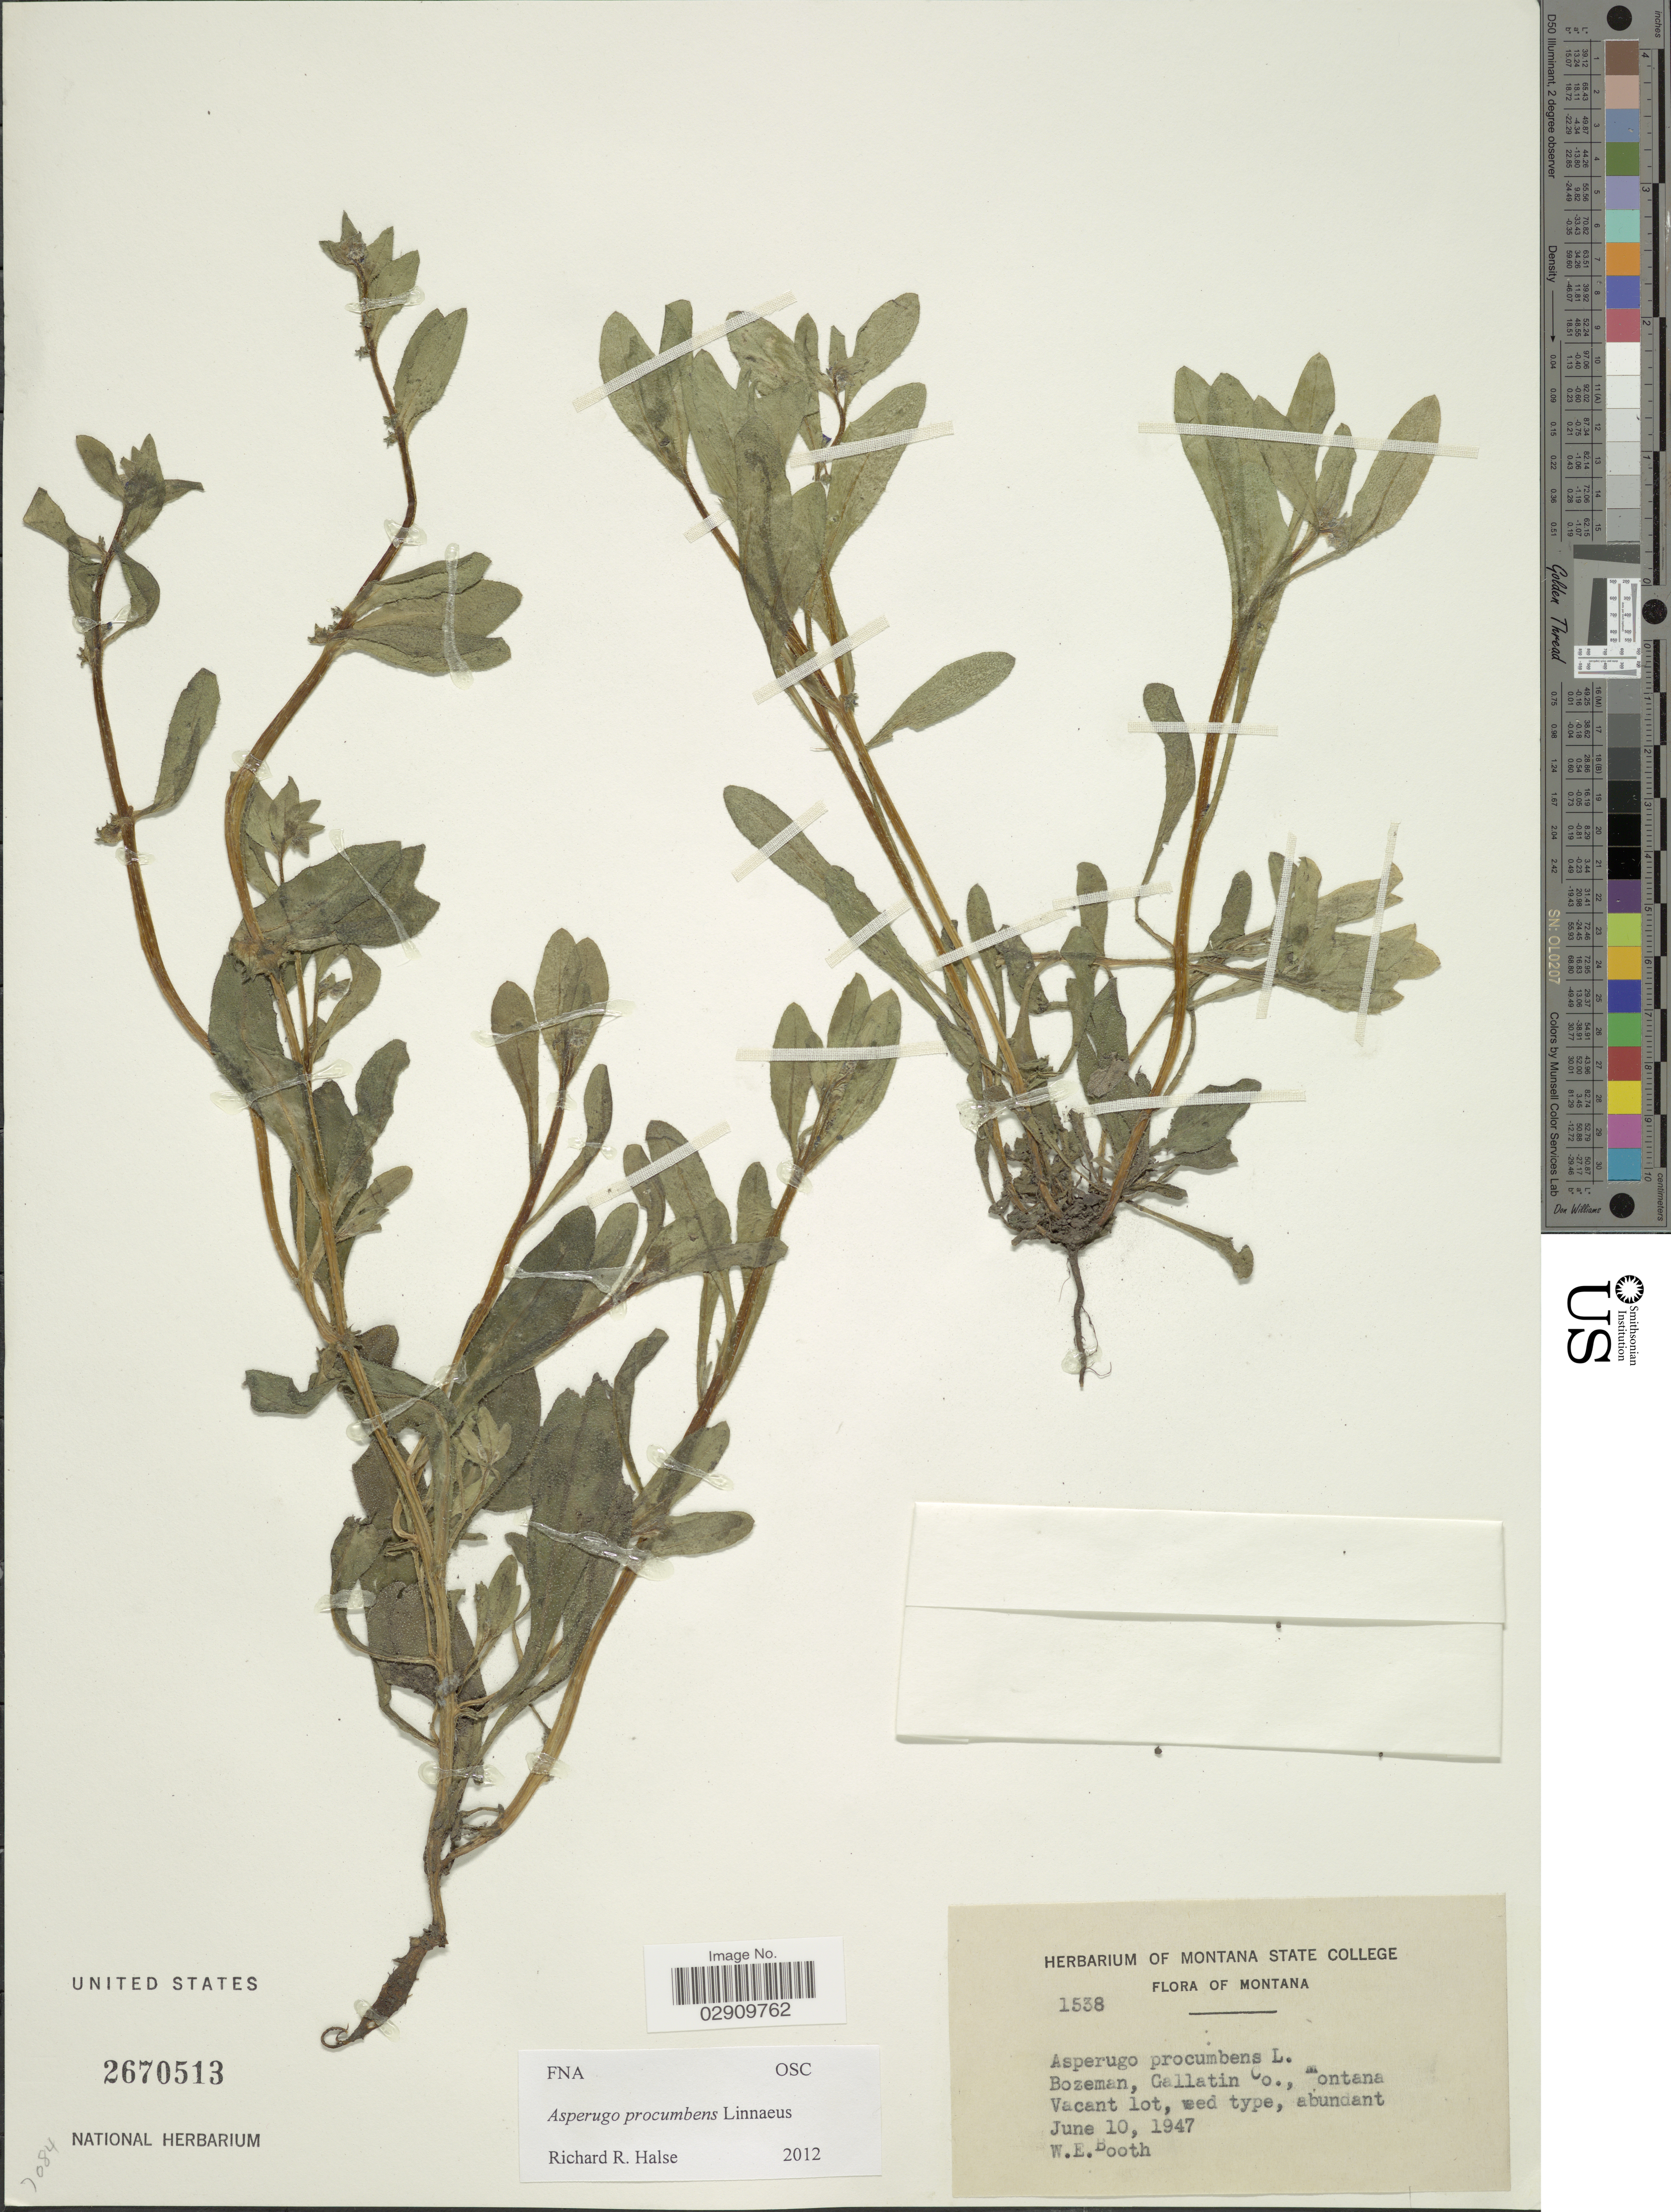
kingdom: Plantae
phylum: Tracheophyta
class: Magnoliopsida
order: Boraginales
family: Boraginaceae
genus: Asperugo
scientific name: Asperugo procumbens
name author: L.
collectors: W. Booth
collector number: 1538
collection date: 1947-06-10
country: United States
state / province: Montana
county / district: Gallatin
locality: Bozeman, Vacant lot.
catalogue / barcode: US 2670513